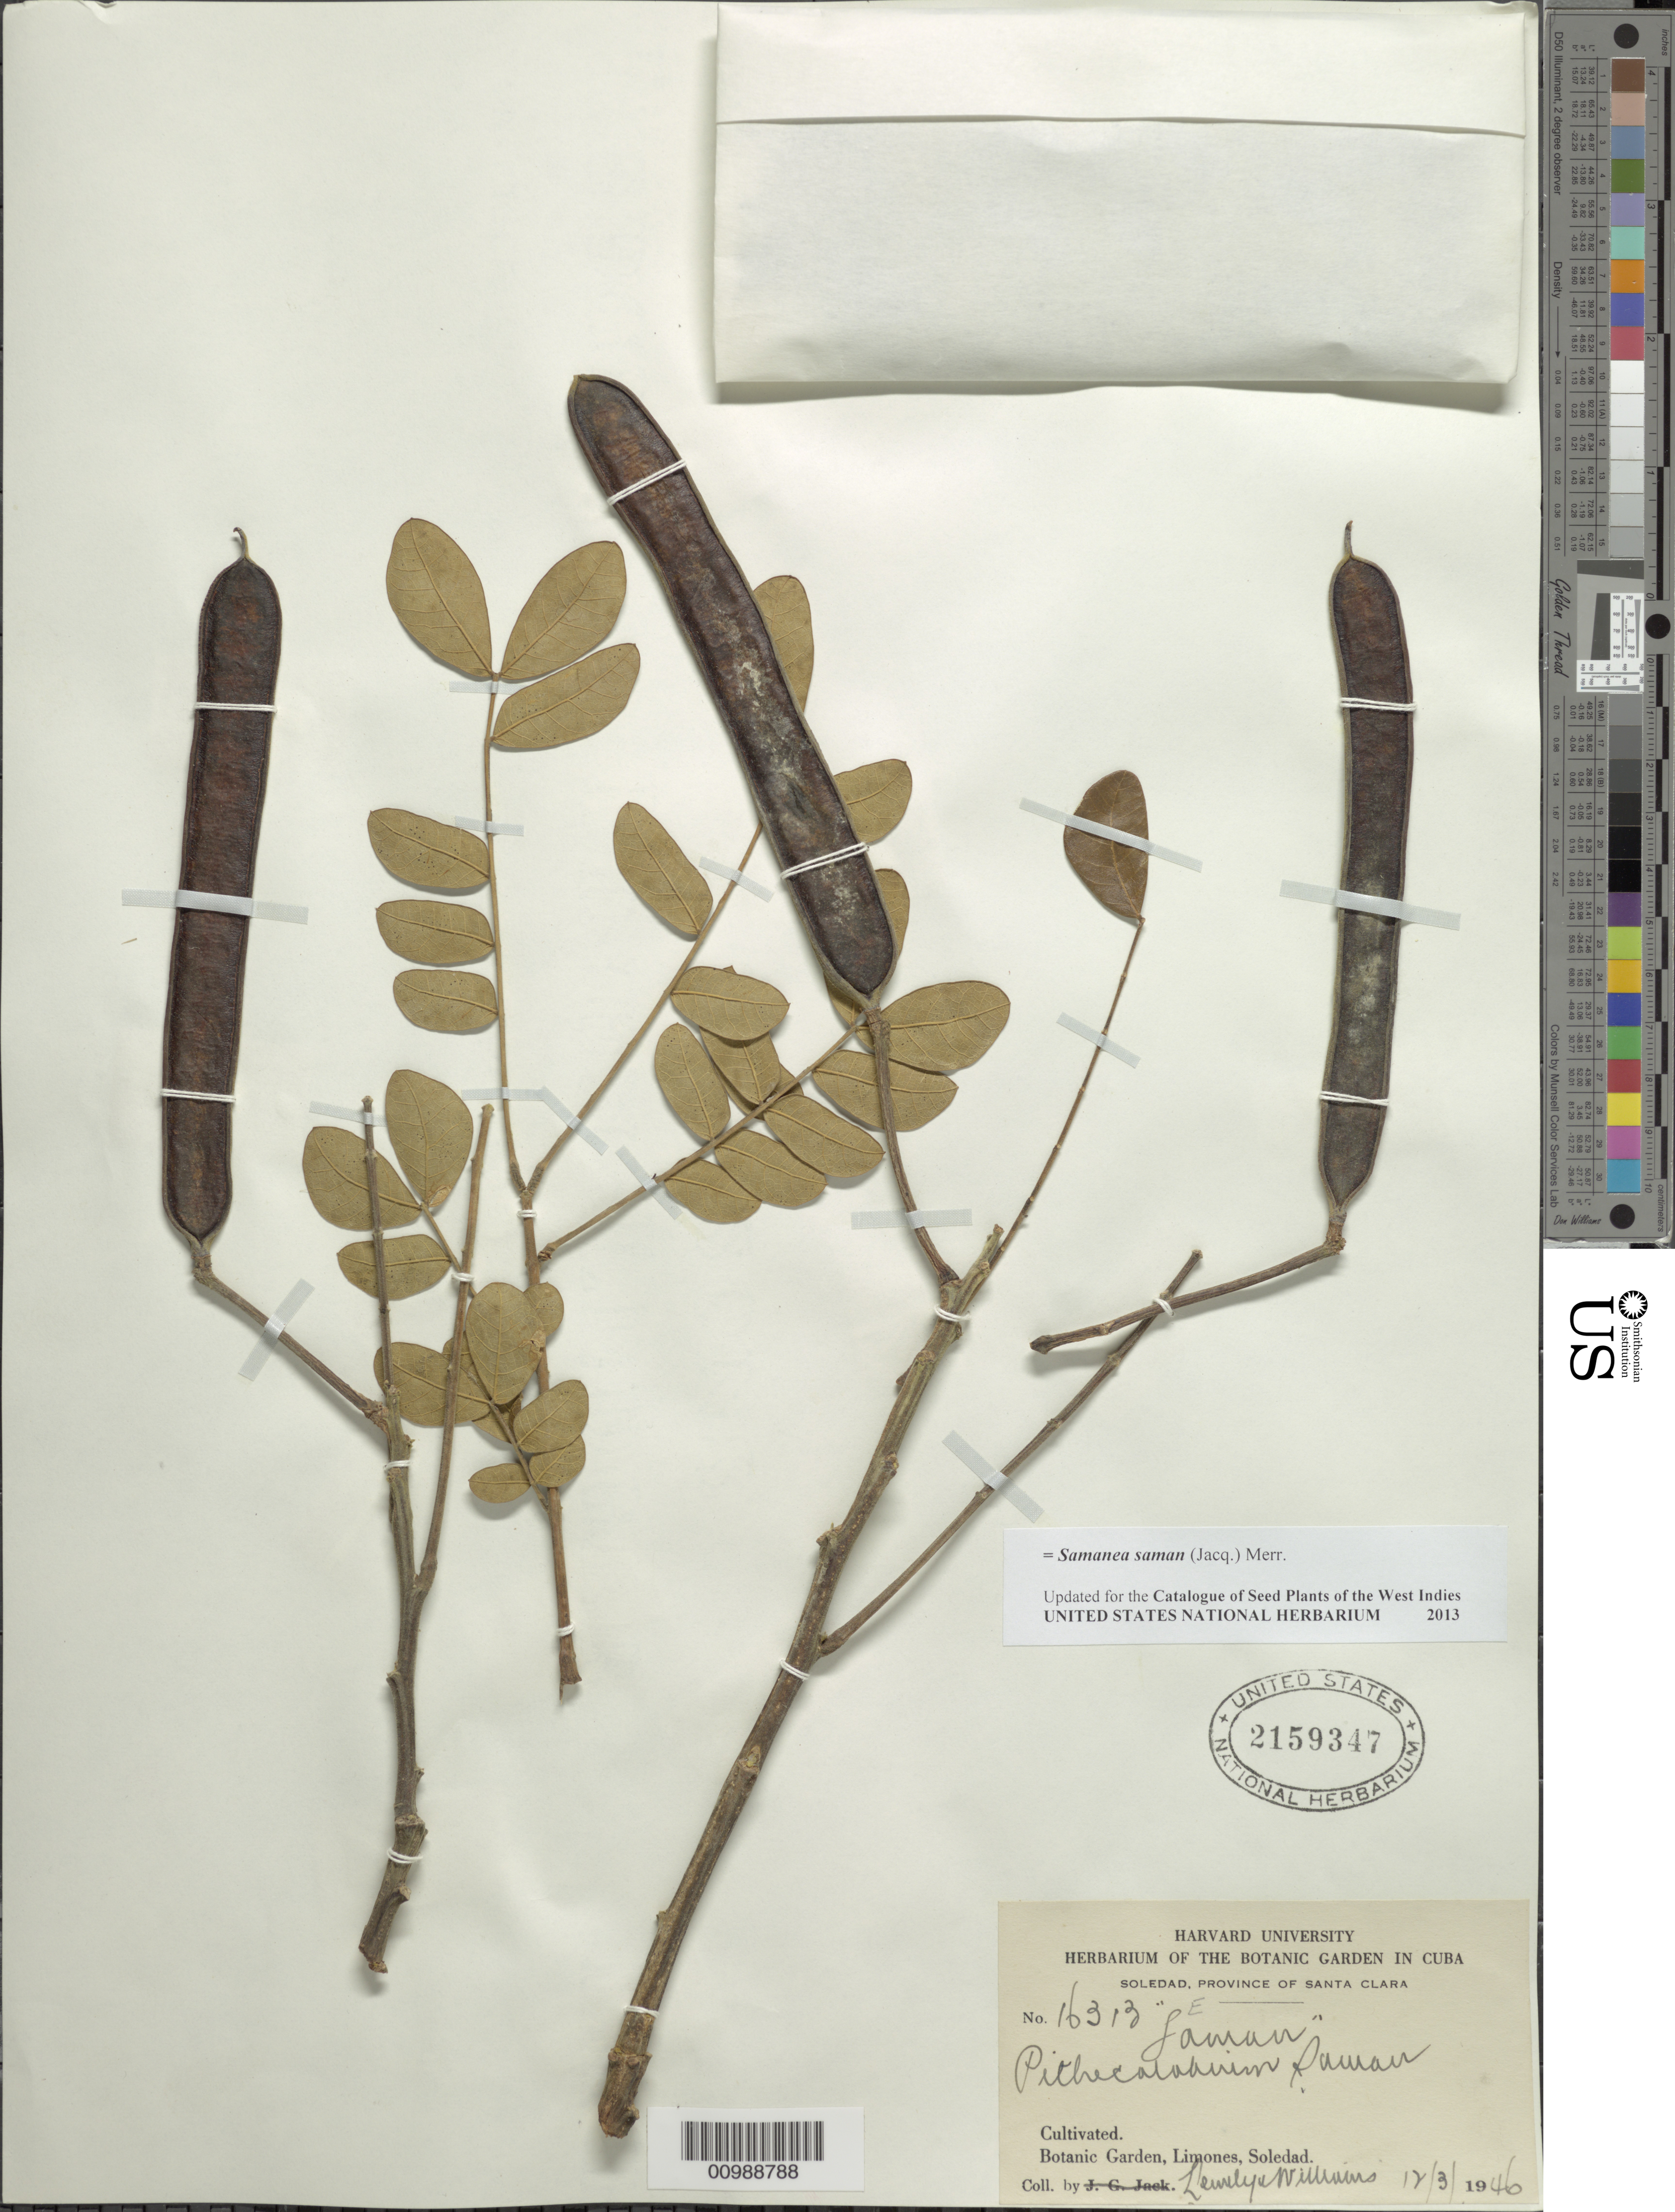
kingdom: Plantae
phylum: Tracheophyta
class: Magnoliopsida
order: Fabales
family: Fabaceae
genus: Samanea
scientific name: Samanea saman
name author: (Jacq.) Merr.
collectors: L. Williams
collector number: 16313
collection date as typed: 12 Mar 1946 or 03 Dec 1946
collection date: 1946-03-12 or 1946-12-03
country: Cuba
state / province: Cienfuegos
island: Cuba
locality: Botanic Garden, Limones, Soledad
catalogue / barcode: US 2159347